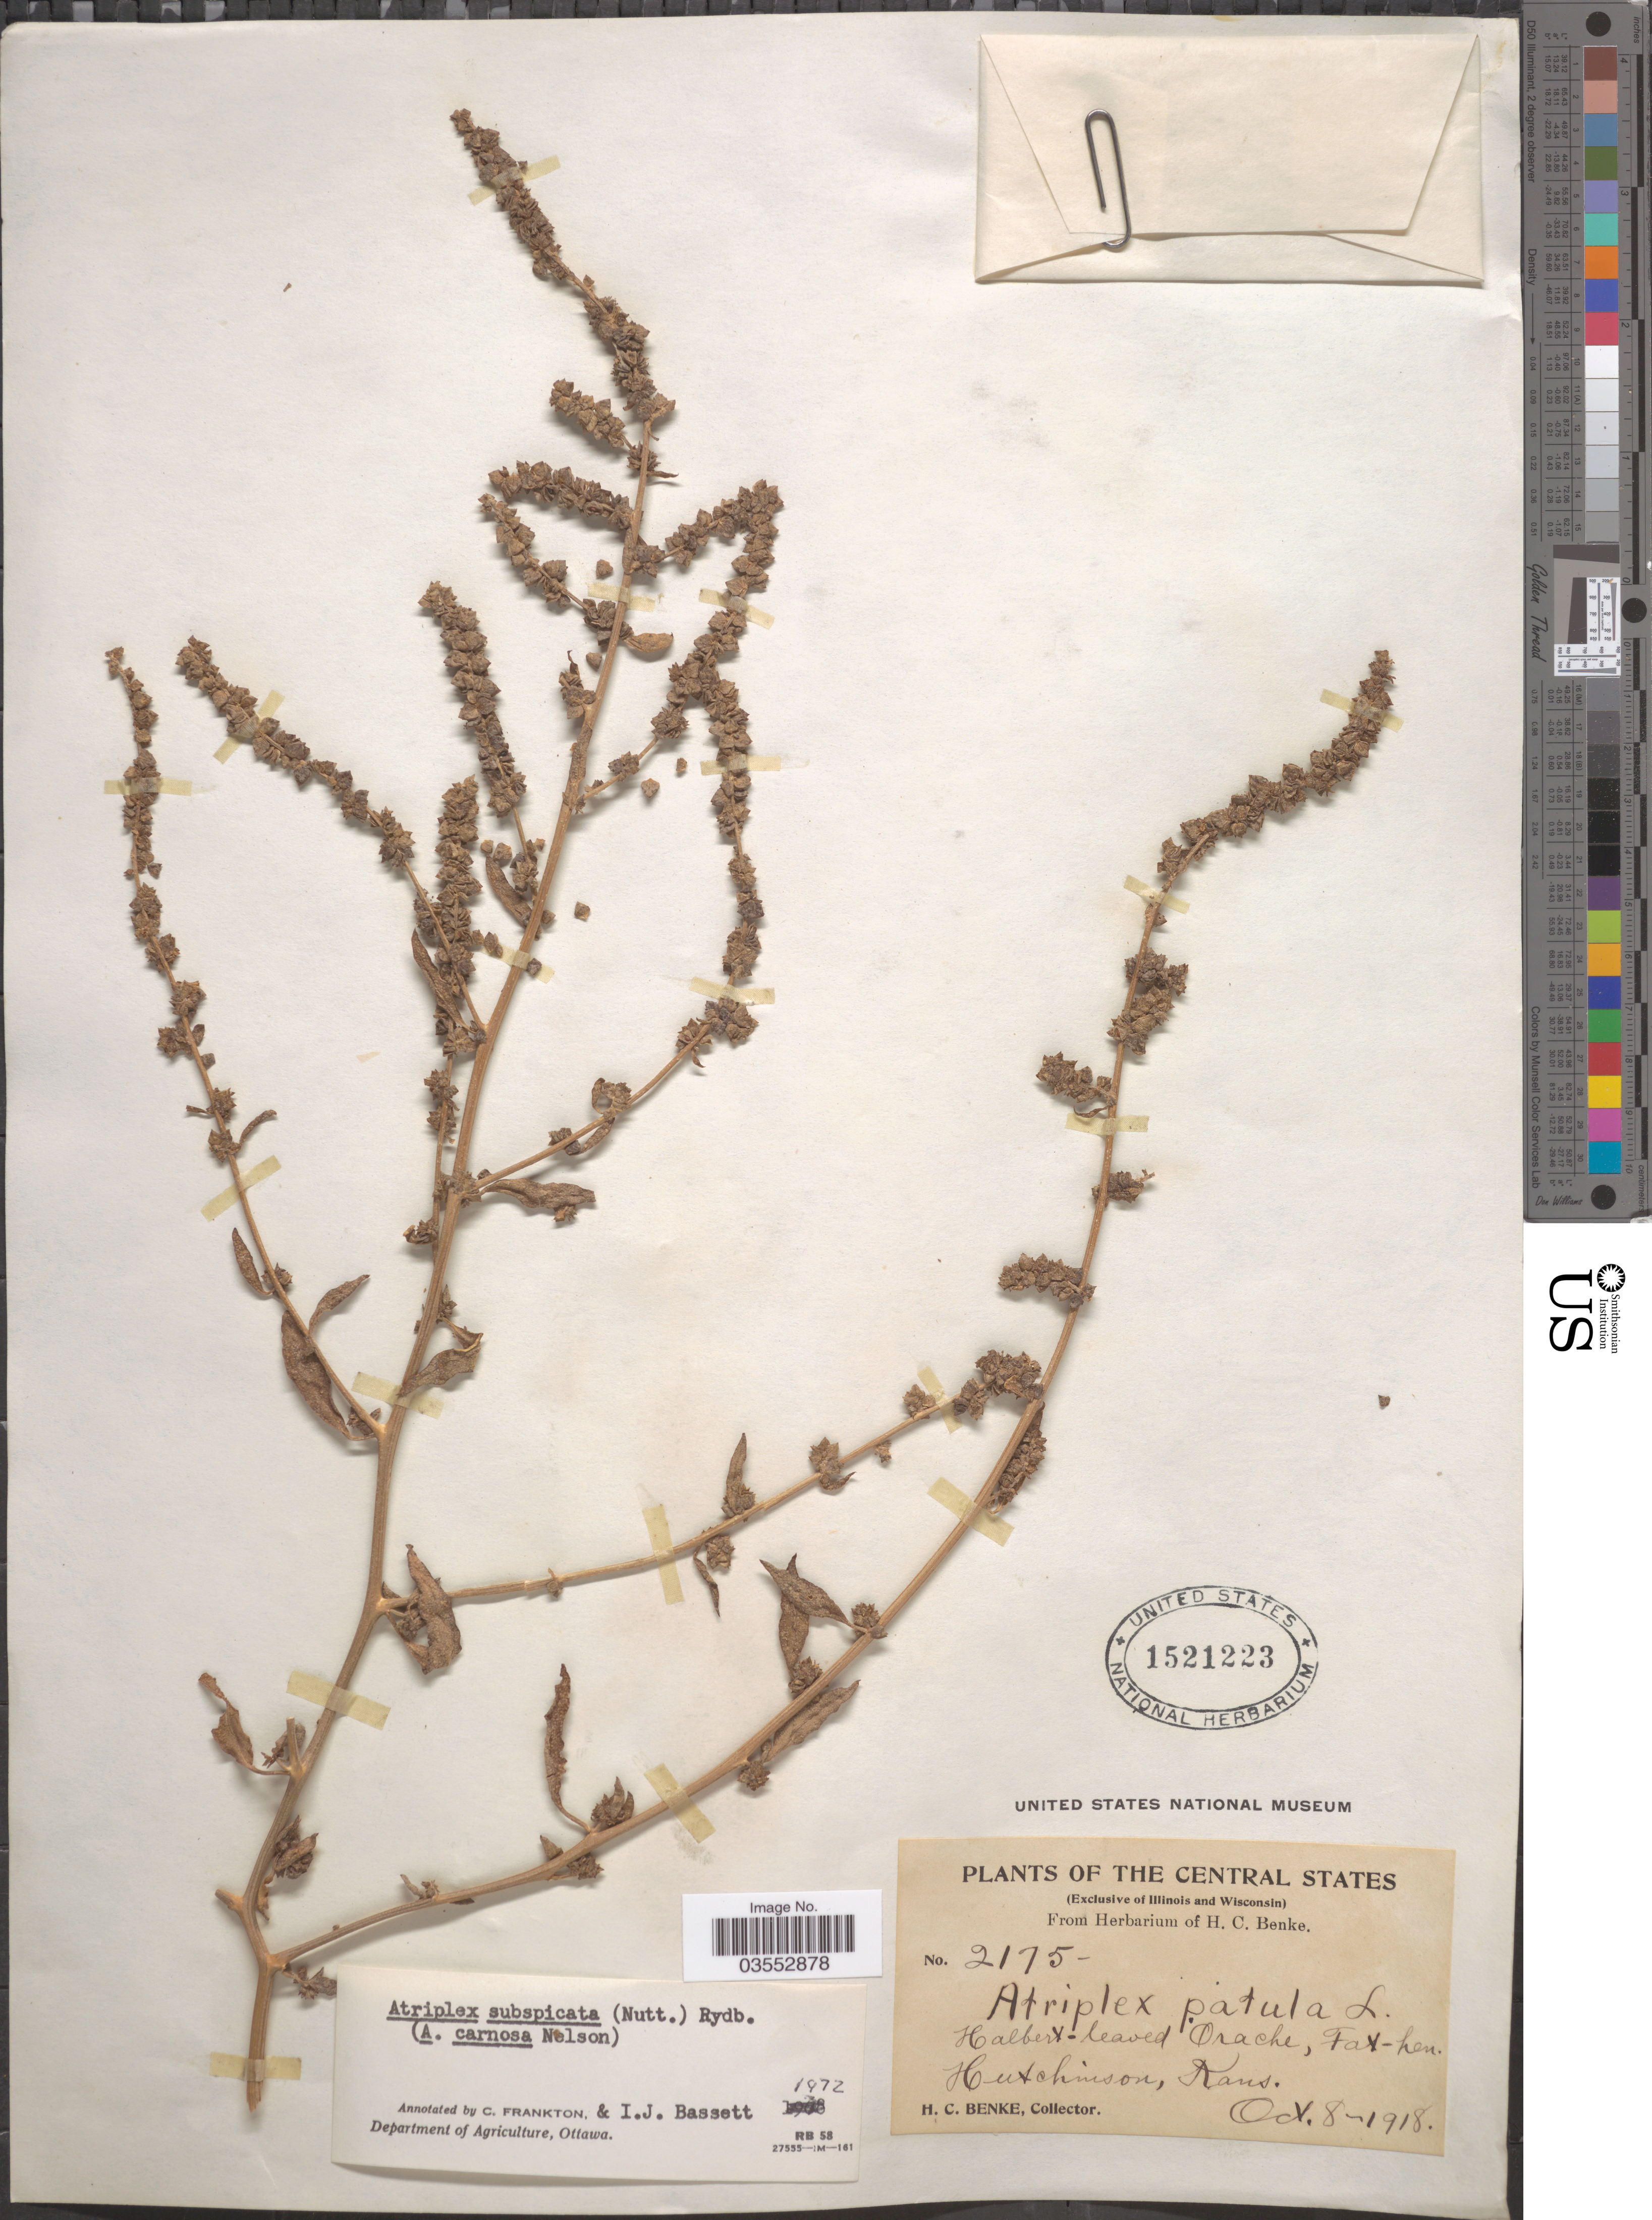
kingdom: Plantae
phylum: Tracheophyta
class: Magnoliopsida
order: Caryophyllales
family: Amaranthaceae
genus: Atriplex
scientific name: Atriplex subspicata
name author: (Nutt.) Rydb.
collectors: H. Benke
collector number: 2175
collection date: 1918-10-08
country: United States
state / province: Kansas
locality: The Central States. Hutchinson.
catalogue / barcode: US 1521223